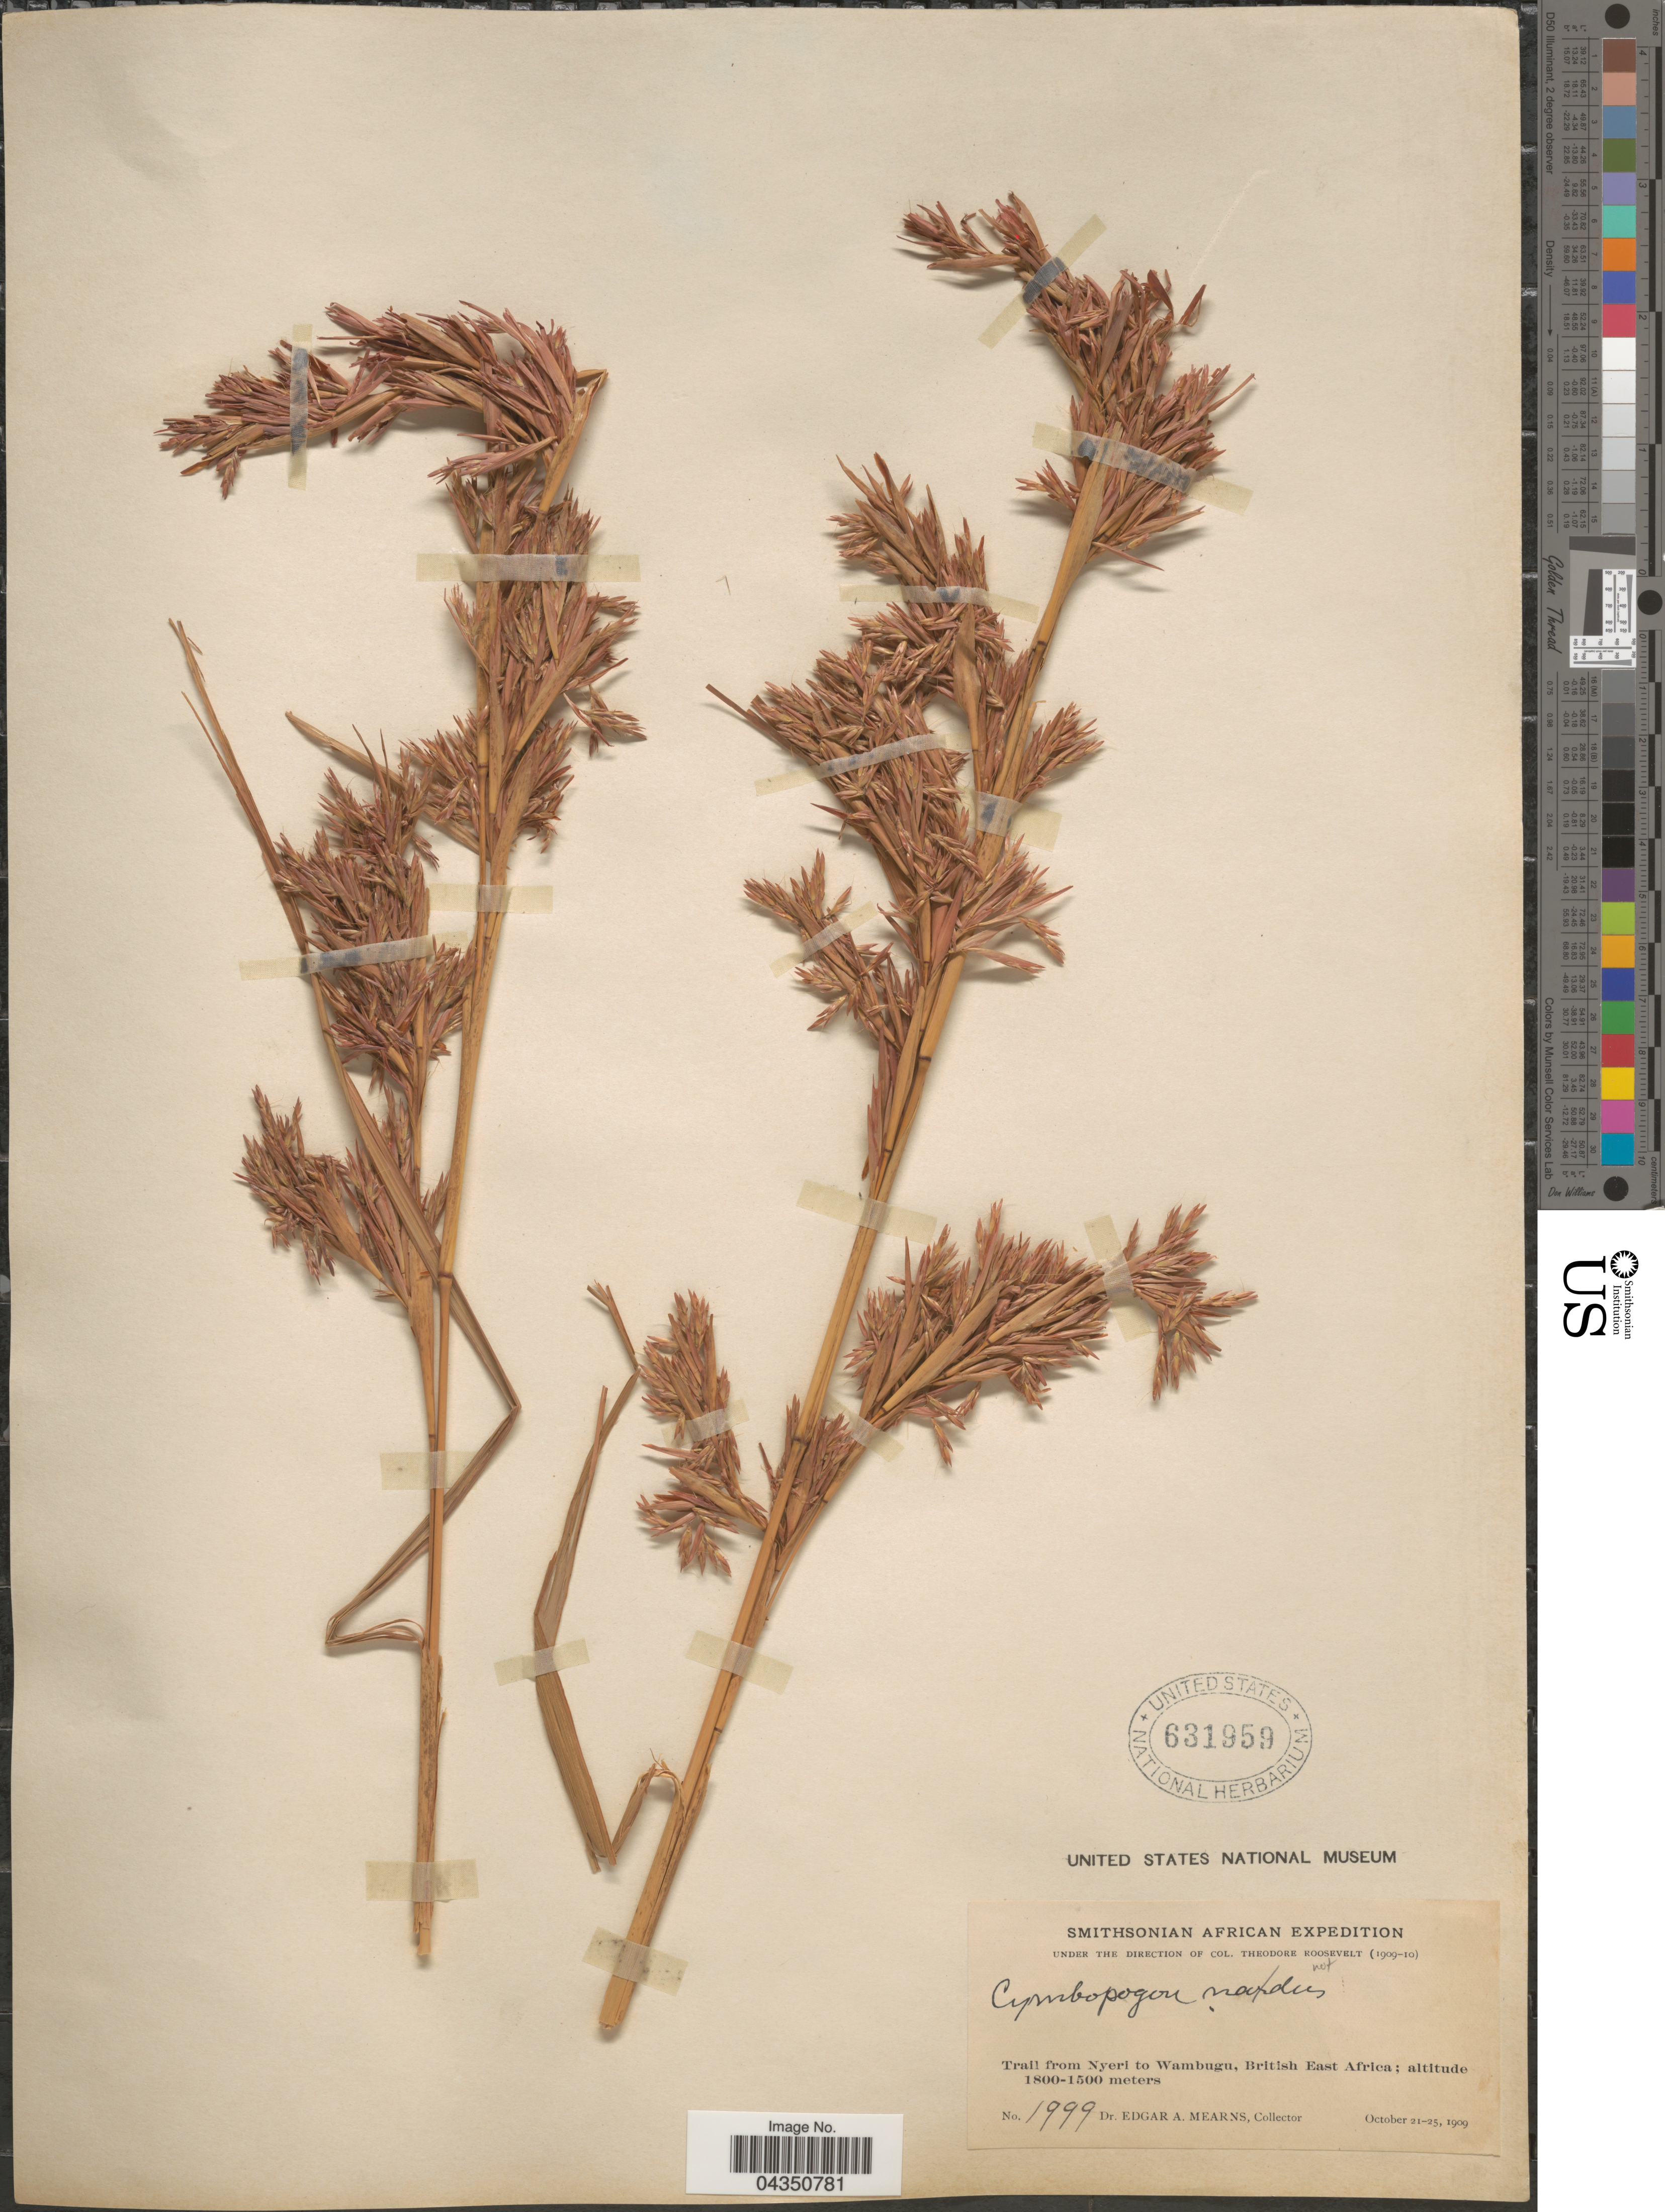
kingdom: Plantae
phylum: Tracheophyta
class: Liliopsida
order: Poales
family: Poaceae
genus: Cymbopogon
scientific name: Cymbopogon sp.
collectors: E. A. Mearns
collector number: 1999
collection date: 1909-10-21/1909-10-25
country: Kenya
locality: Smithsonian African Expedition. Trail from Nyeri to Wambugu, British East Africa.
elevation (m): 1500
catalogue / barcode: US 631959